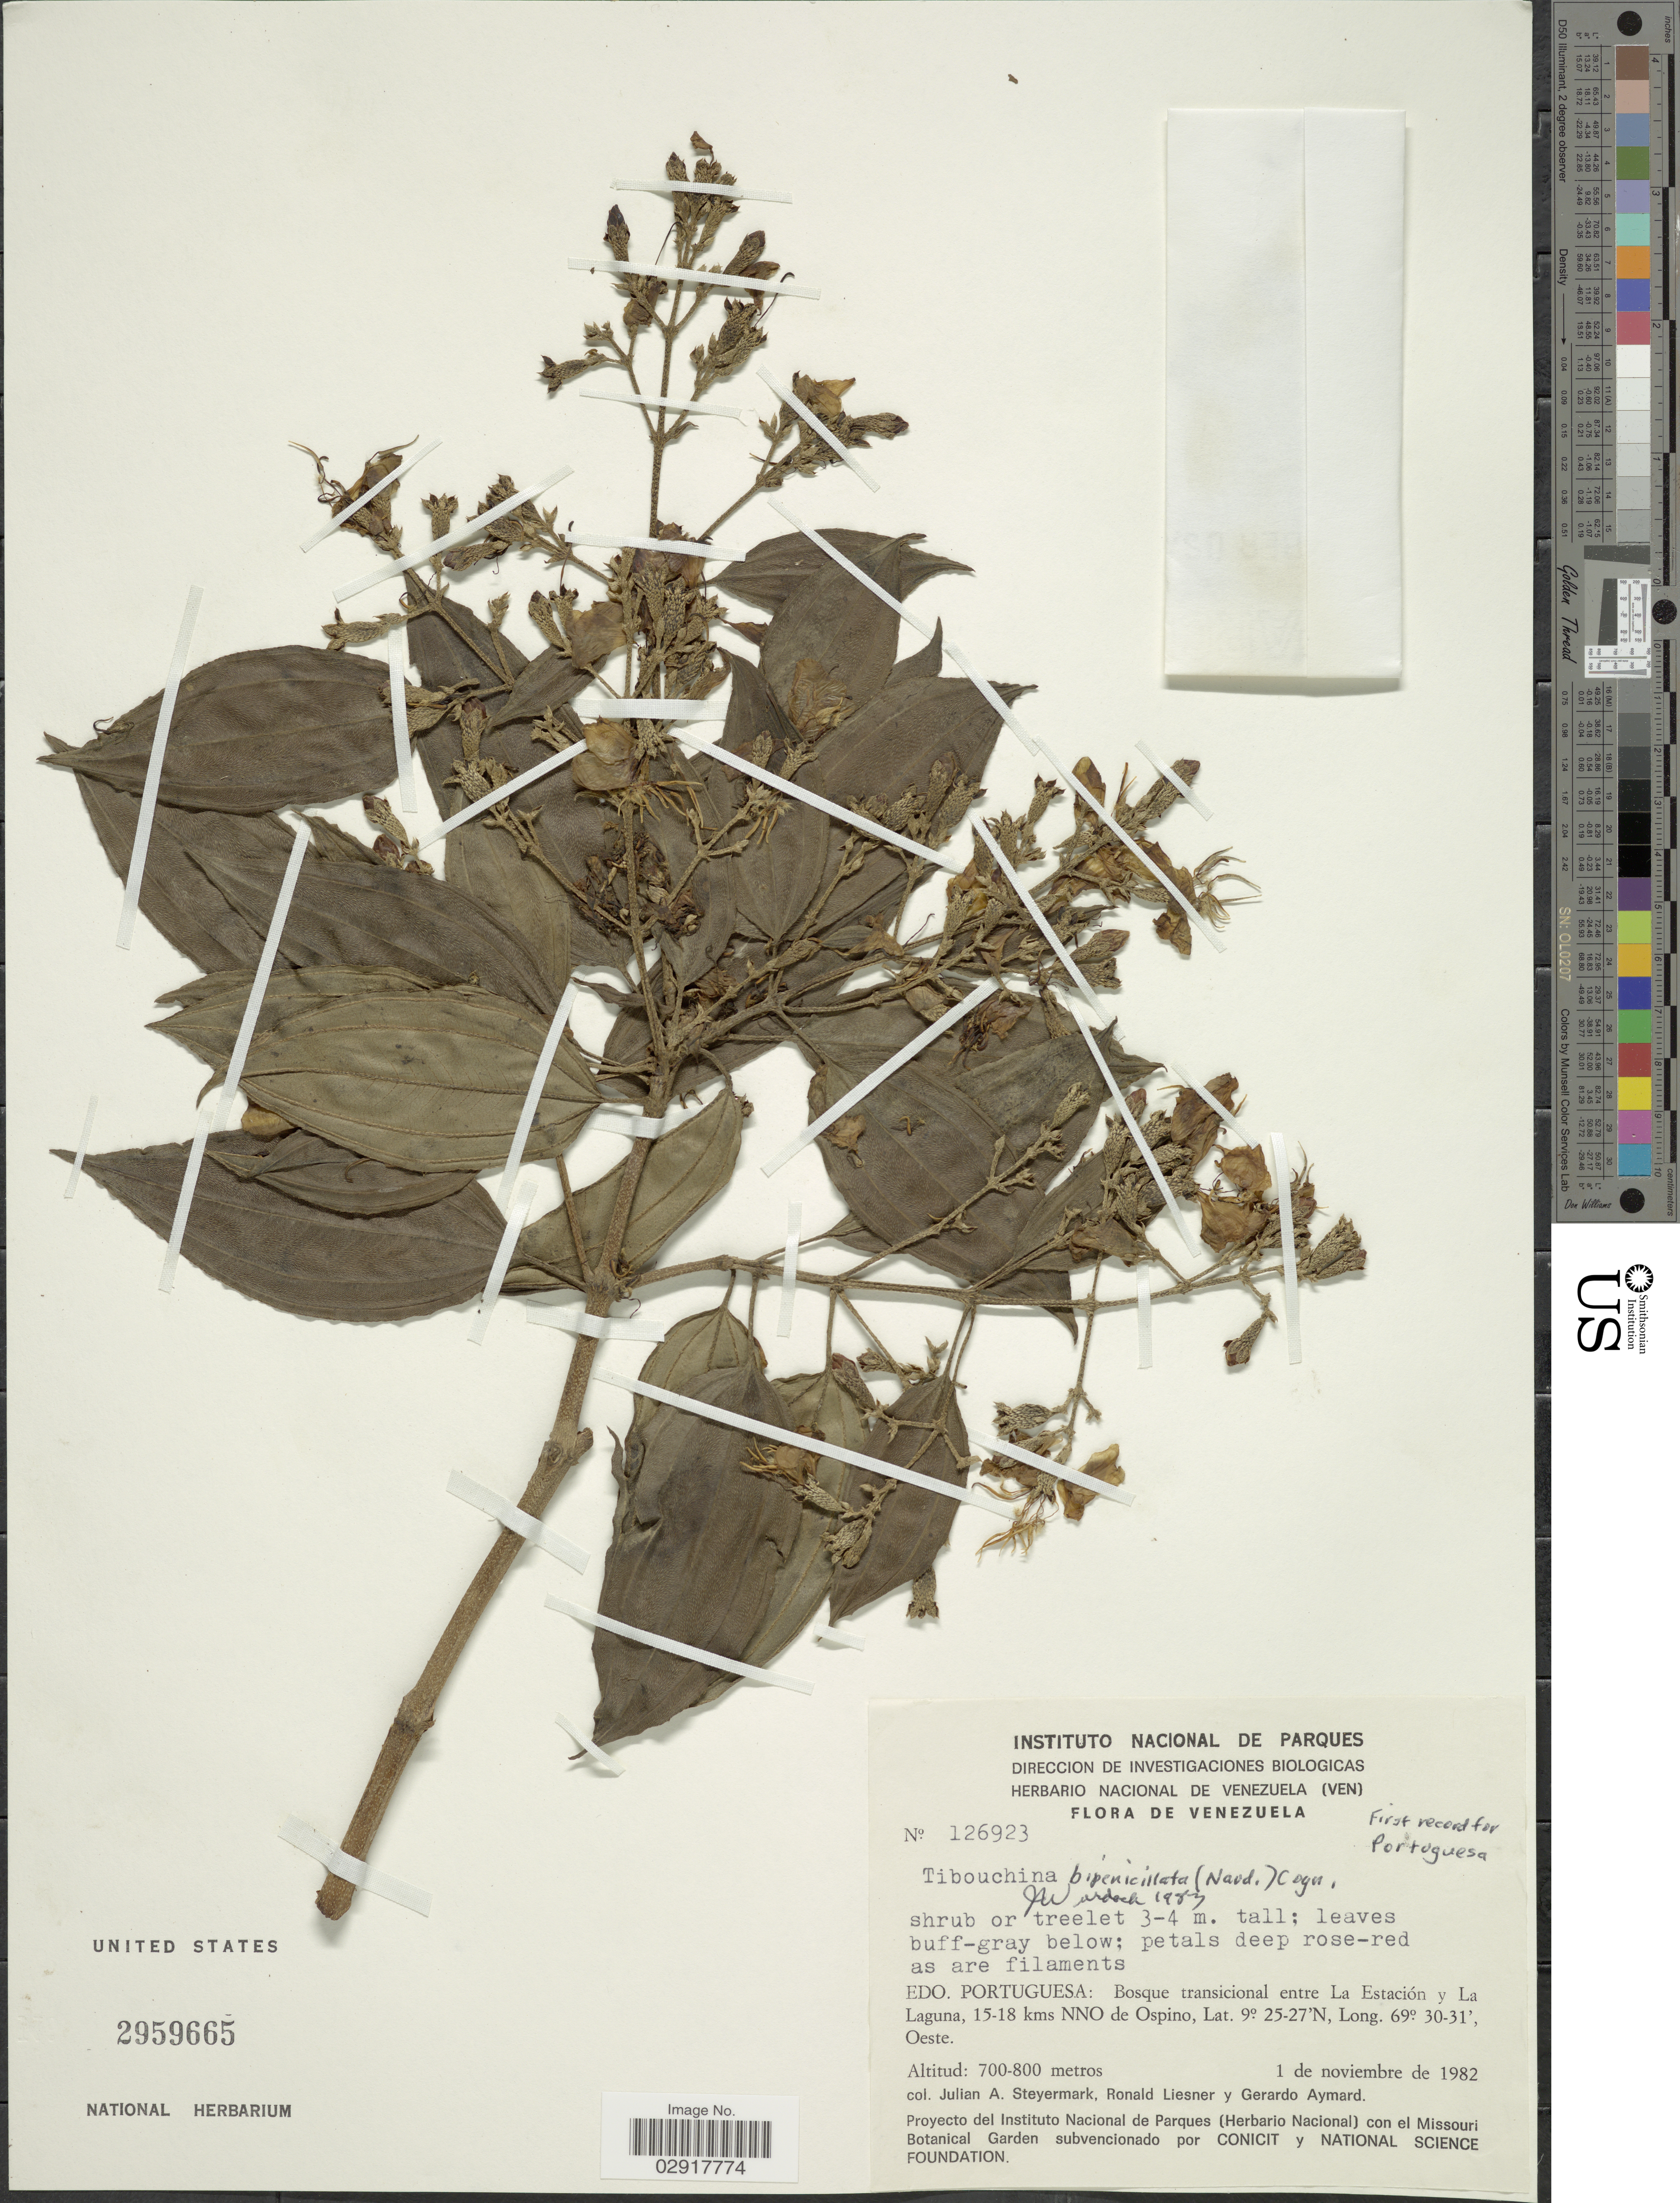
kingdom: Plantae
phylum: Tracheophyta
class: Magnoliopsida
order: Myrtales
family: Melastomataceae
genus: Tibouchina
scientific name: Tibouchina bipenicillata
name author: (Naudin) Cogn.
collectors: J. Steyermark, R. L. Liesner & G. A. Aymard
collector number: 126923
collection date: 1982-11-01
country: Venezuela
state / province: Portuguesa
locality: Edo. Portuguesa: Bosque transicional entre La Estación y La Laguna, 15-18 kms NNO de Ospino.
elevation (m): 700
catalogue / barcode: US 2959665